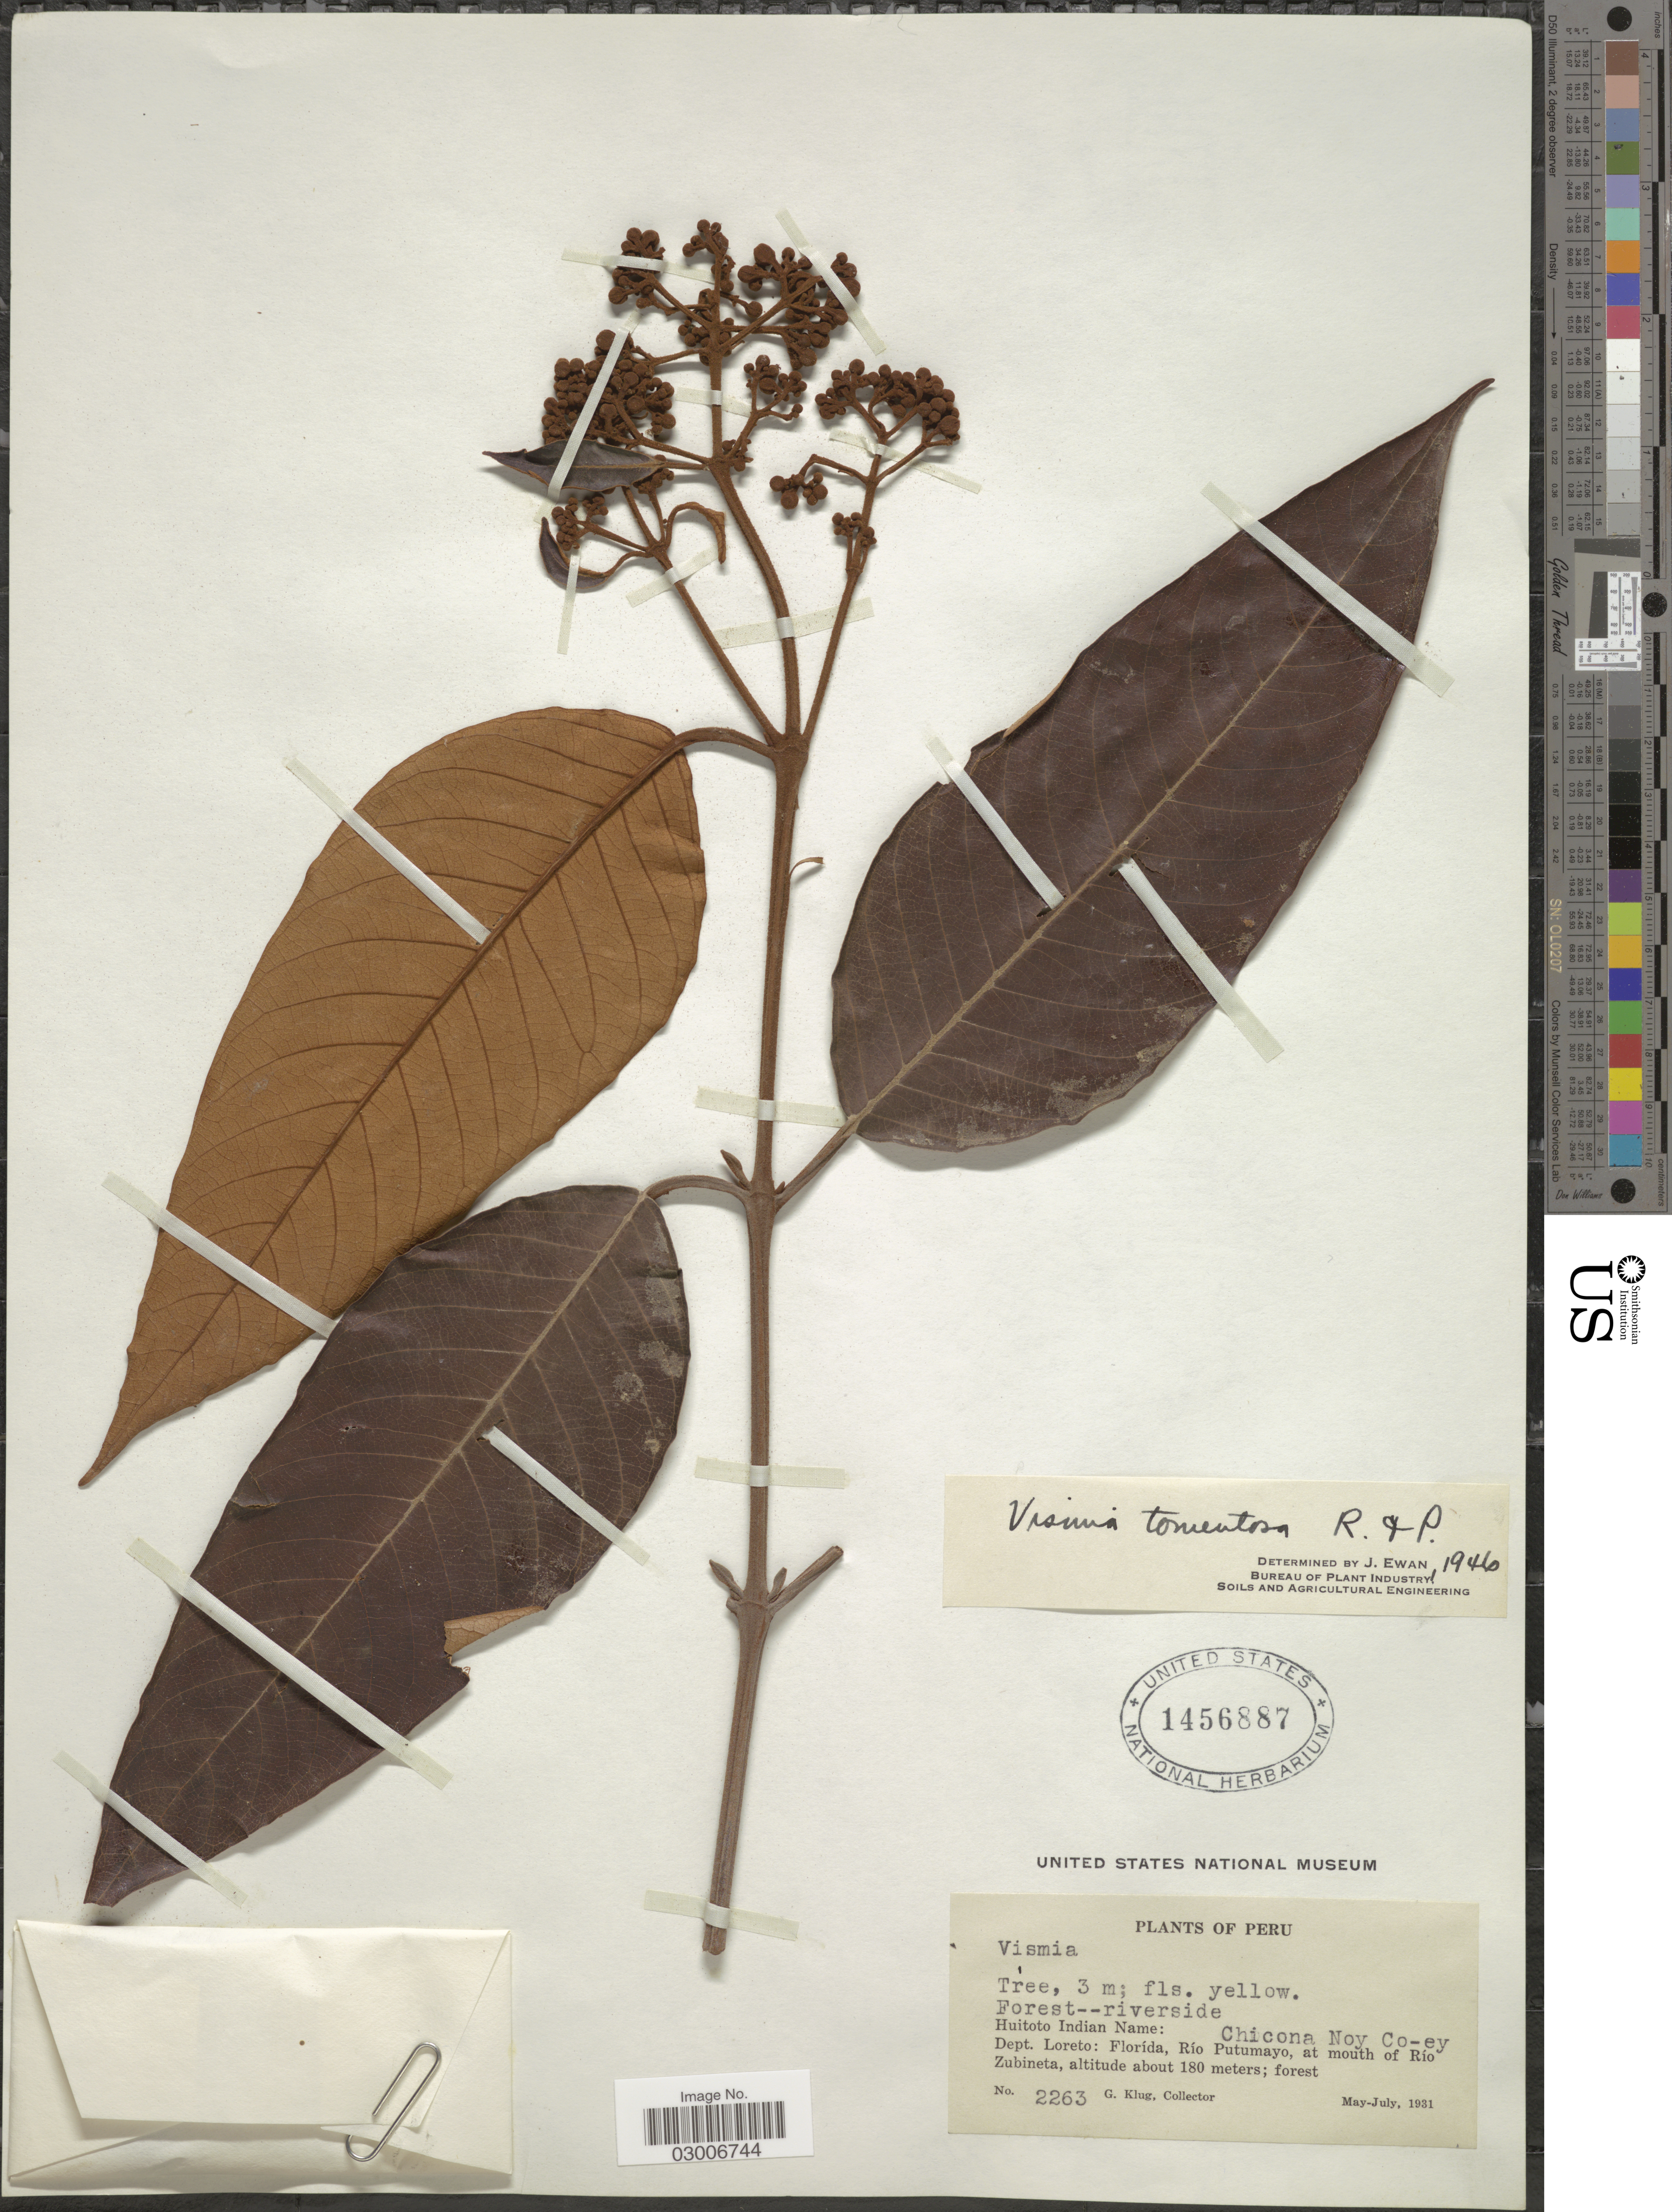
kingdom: Plantae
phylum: Tracheophyta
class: Magnoliopsida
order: Malpighiales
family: Hypericaceae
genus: Vismia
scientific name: Vismia japurensis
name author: Reichardt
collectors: G. Klug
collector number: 2263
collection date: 1931-05/1931-07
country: Peru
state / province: Loreto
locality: Dept. Loreto: Florída, Río Putumayo, at mouth of Río Zubineta.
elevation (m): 180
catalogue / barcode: US 1456887